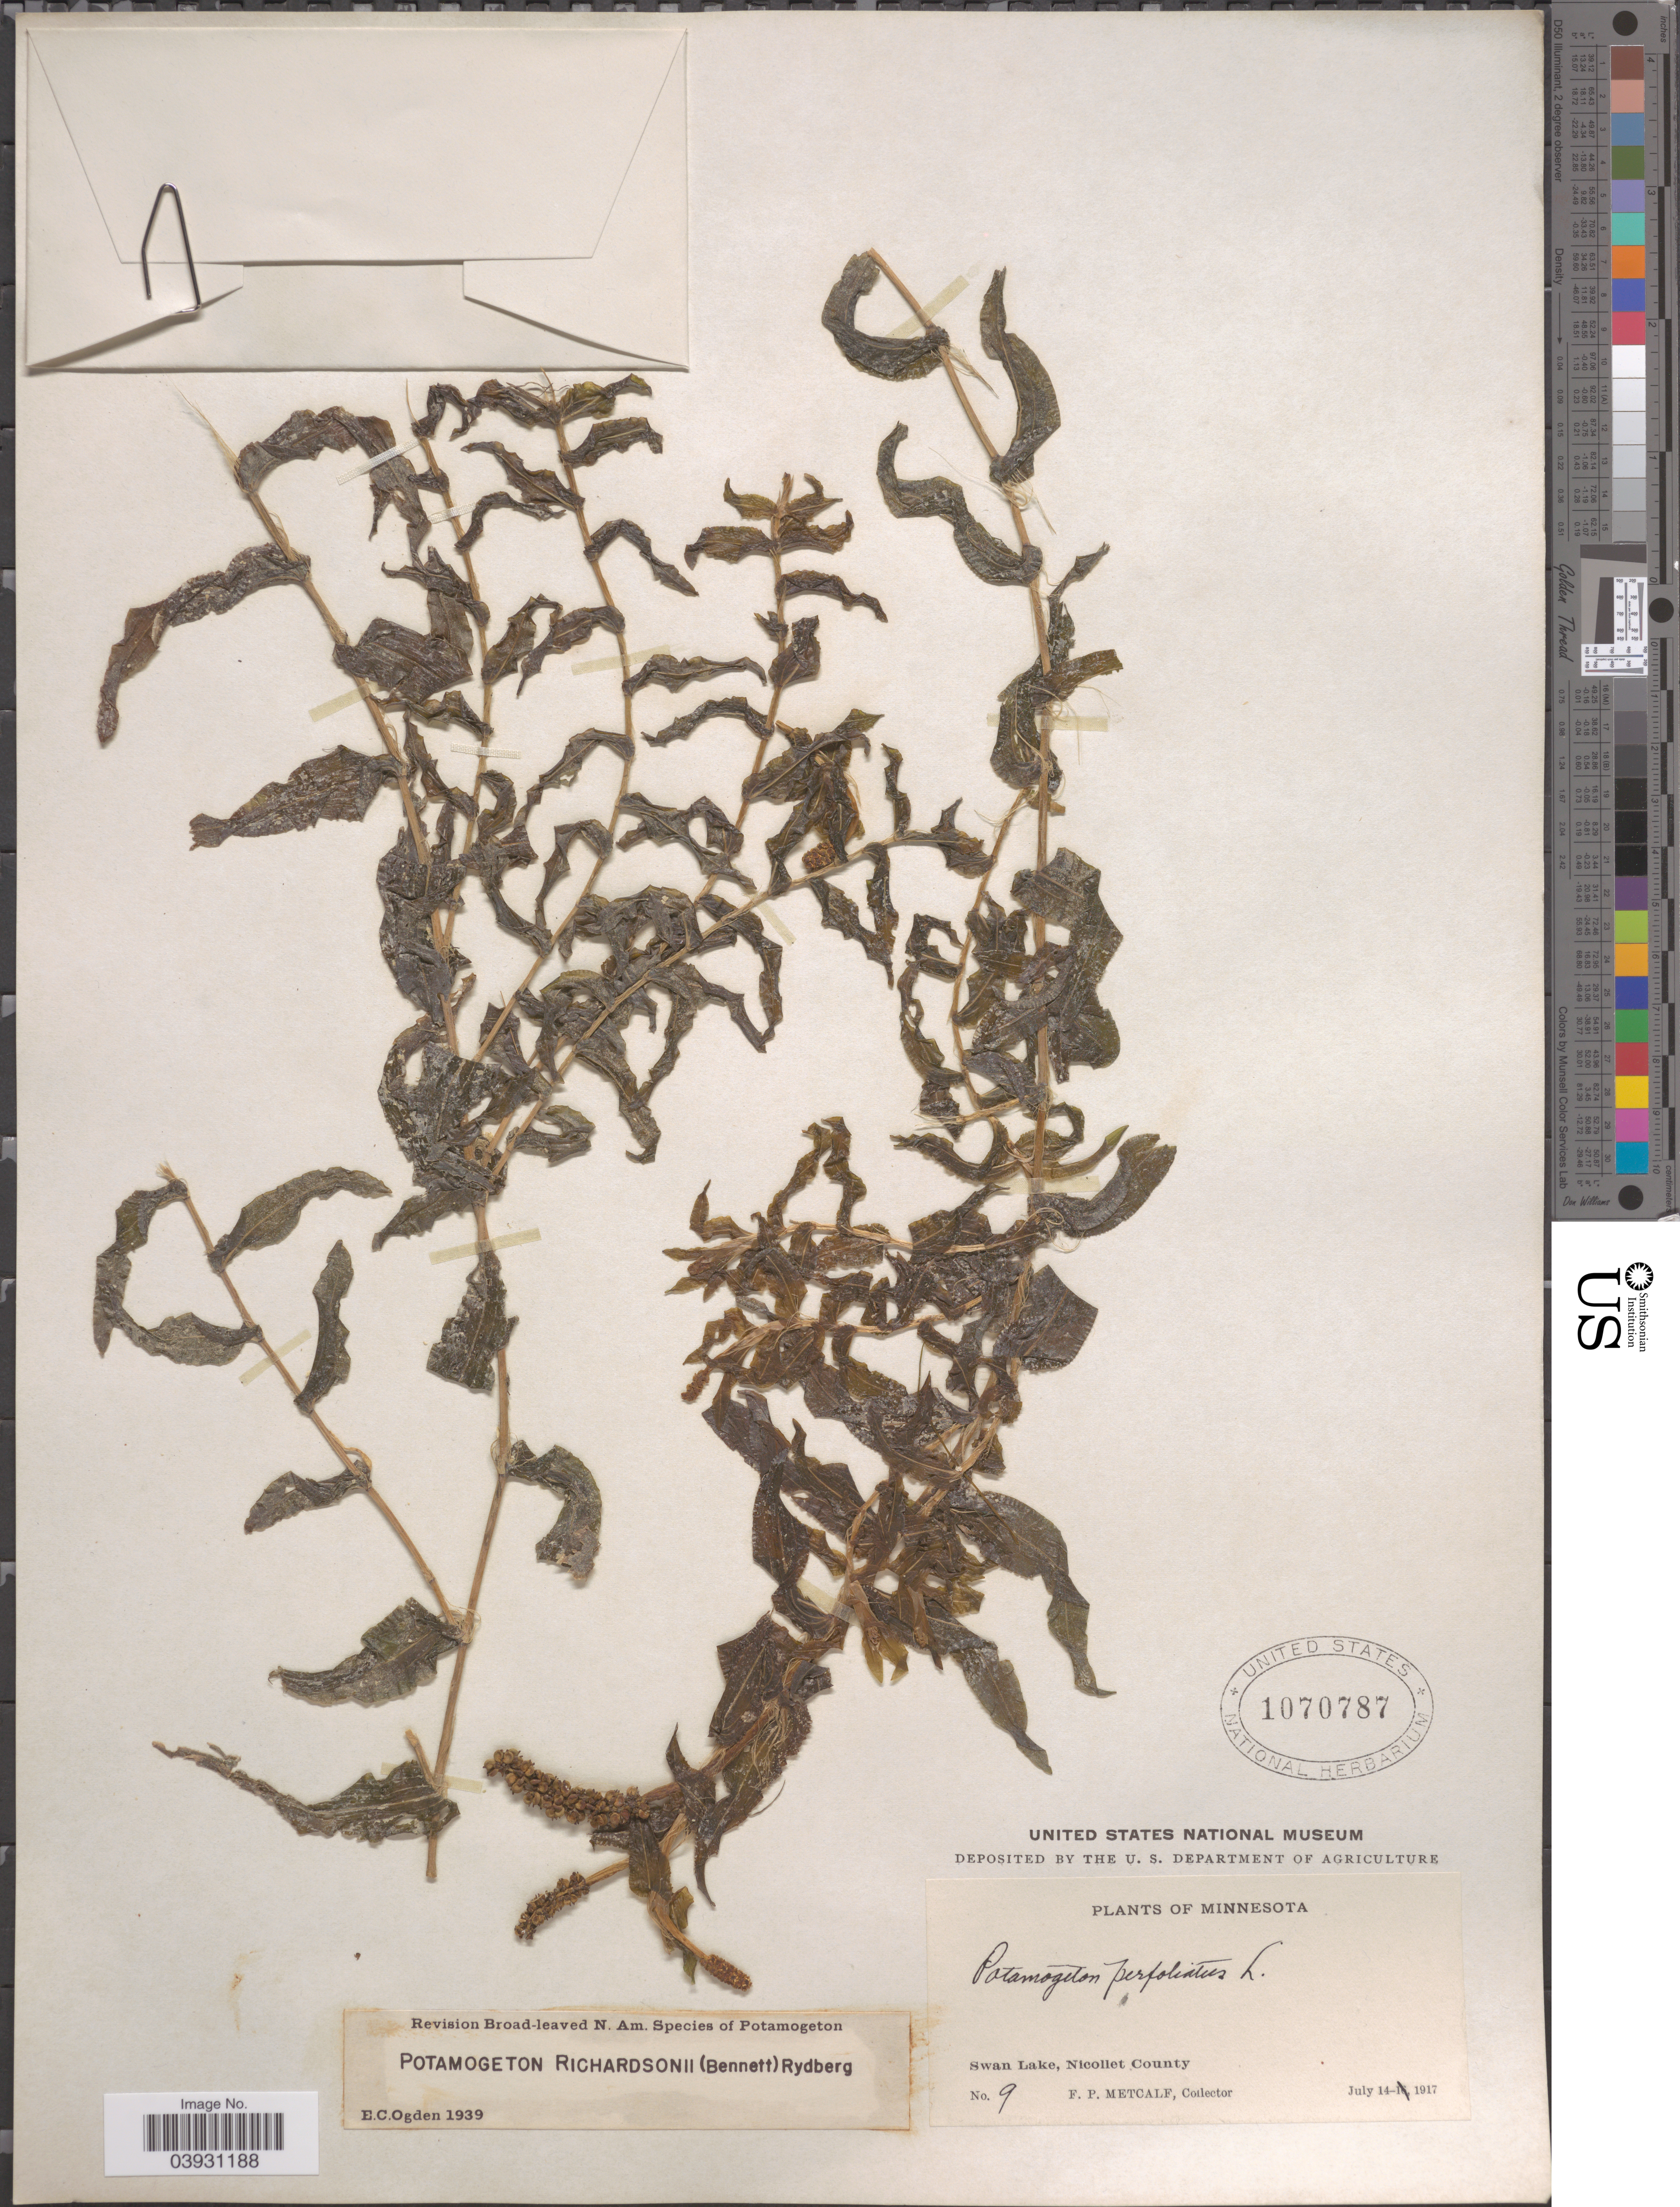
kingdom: Plantae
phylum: Tracheophyta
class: Liliopsida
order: Alismatales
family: Potamogetonaceae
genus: Potamogeton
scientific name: Potamogeton richardsonii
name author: (A.W. Benn.) Rydb.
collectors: F. Metcalf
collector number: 9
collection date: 1917-07-14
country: United States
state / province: Minnesota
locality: Swan Lake, Nicollet County.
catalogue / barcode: US 1070787